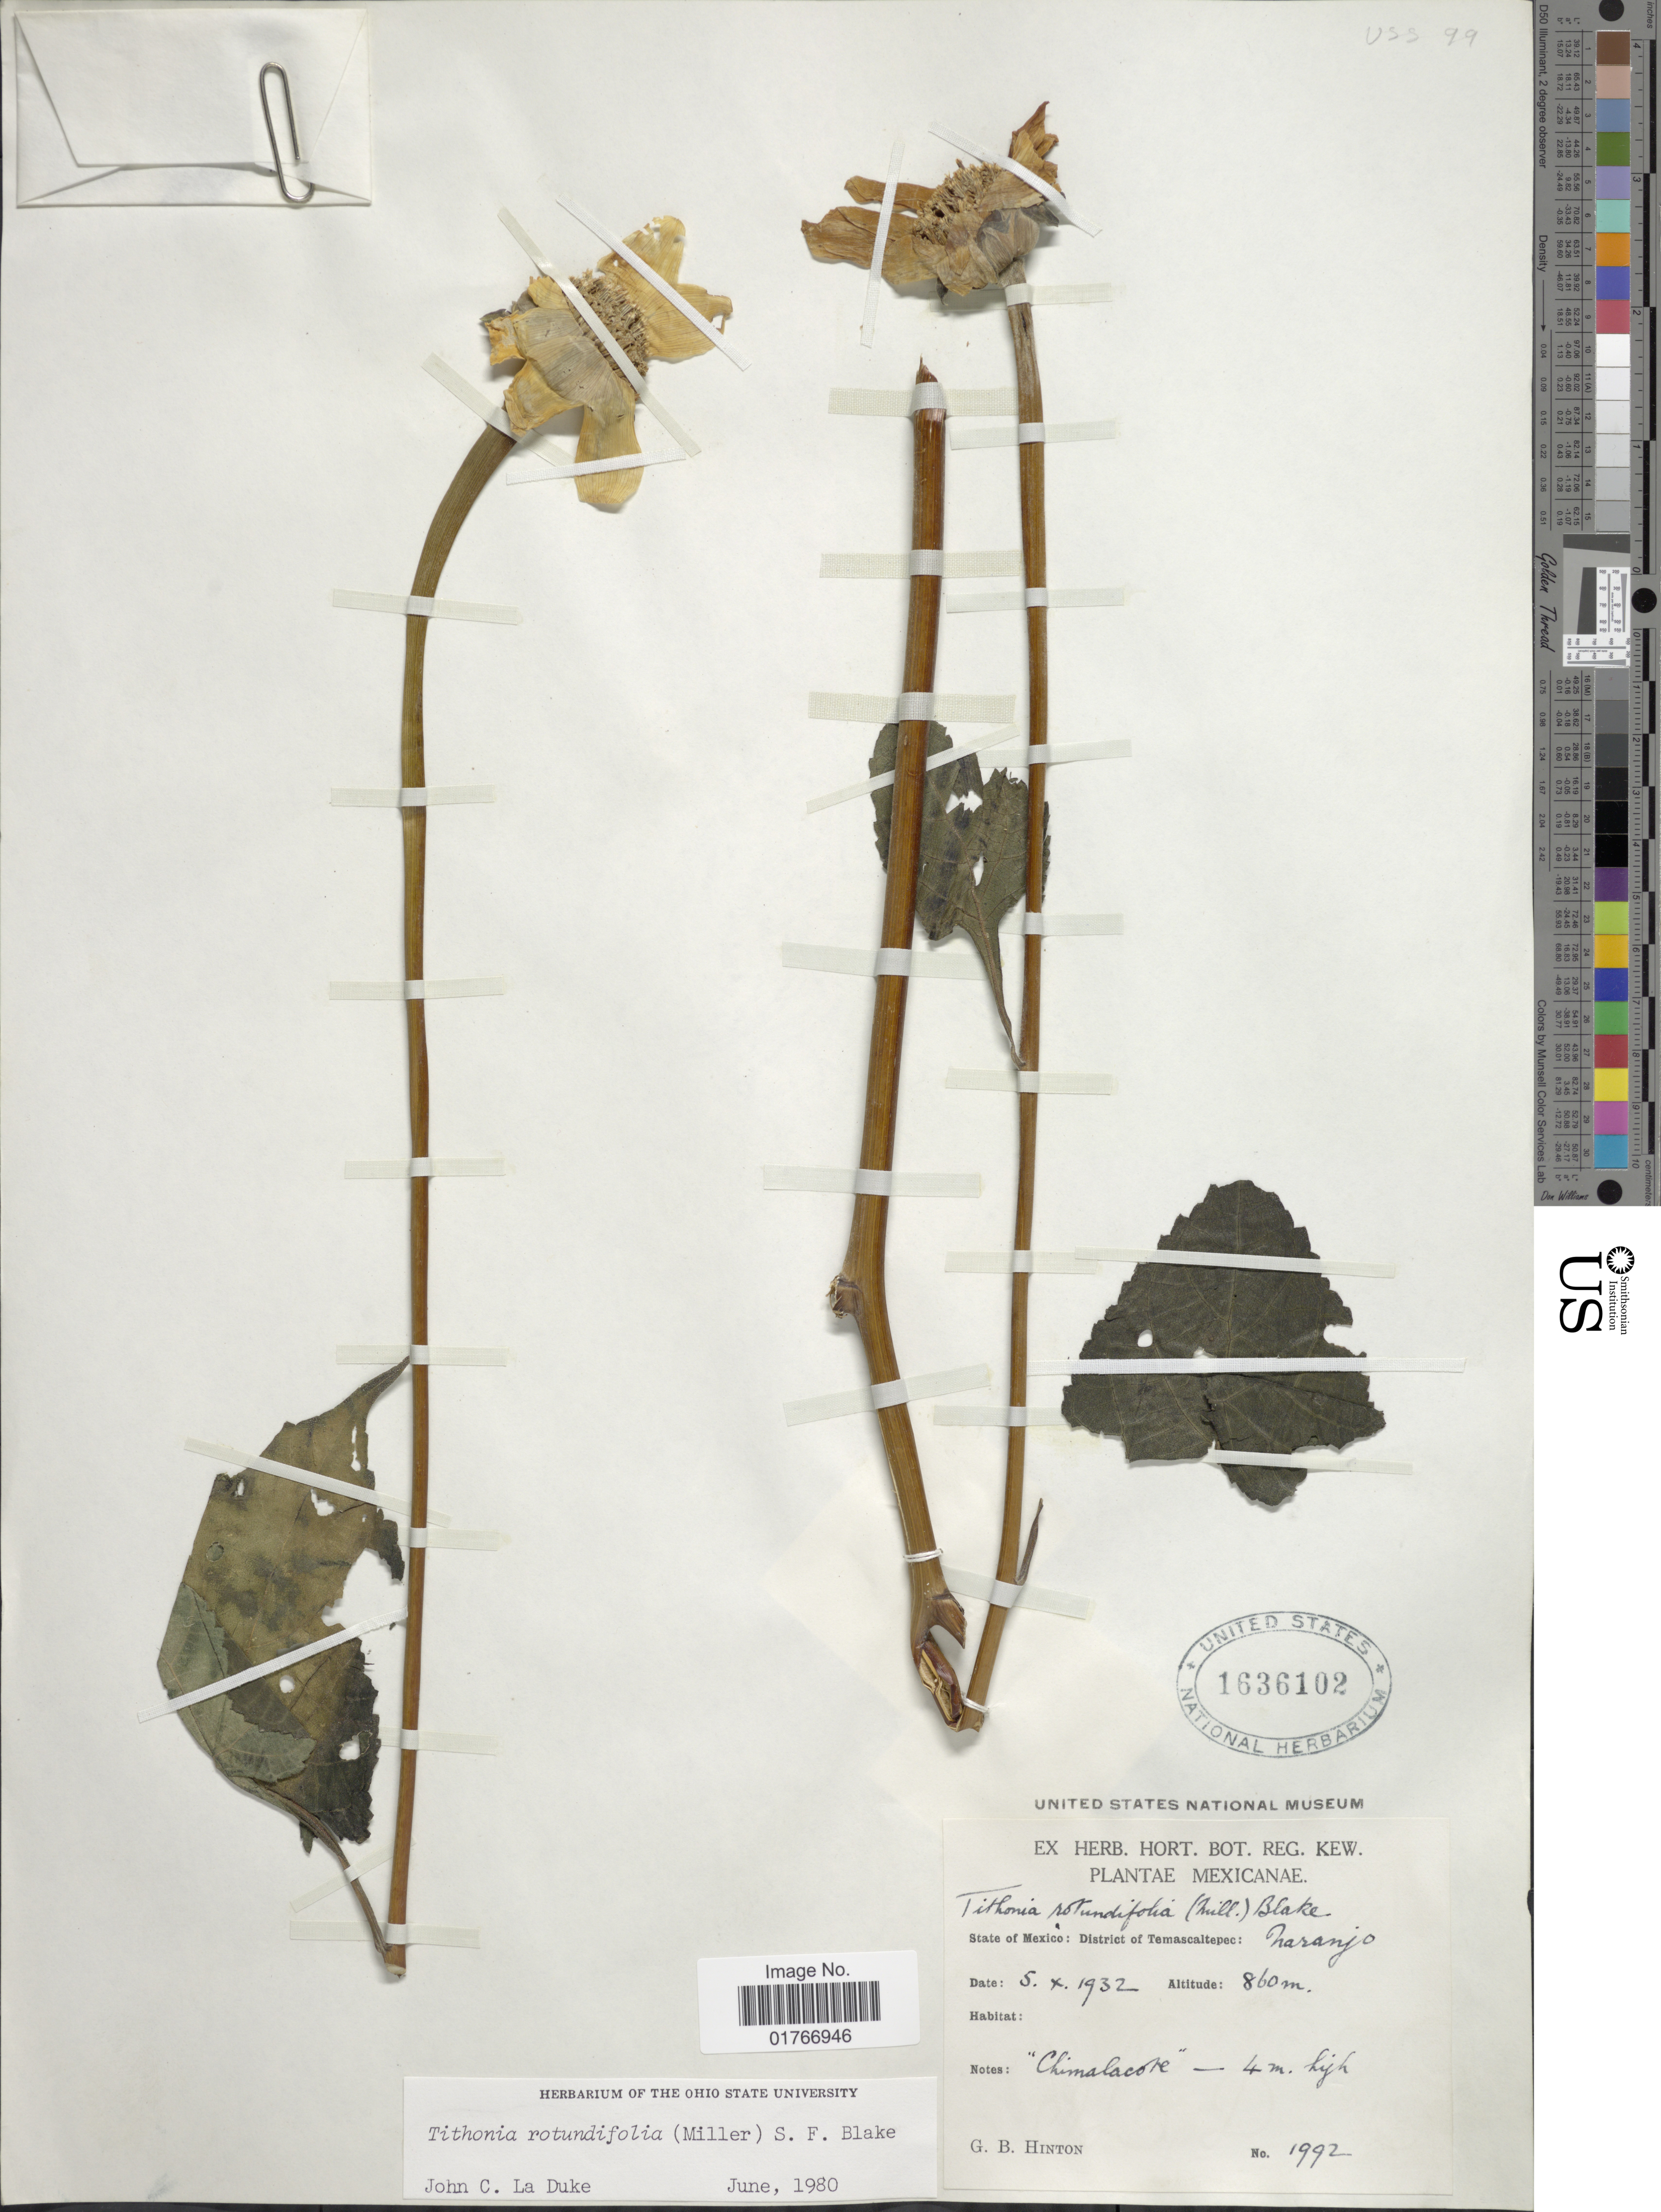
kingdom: Plantae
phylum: Tracheophyta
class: Magnoliopsida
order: Asterales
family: Asteraceae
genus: Tithonia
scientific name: Tithonia rotundifolia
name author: (Mill.) S.F. Blake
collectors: G. B. Hinton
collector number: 1992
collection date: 1932-10-05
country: Mexico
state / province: México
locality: District Temascaltepec, Naranjo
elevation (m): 860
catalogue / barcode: US 1636102